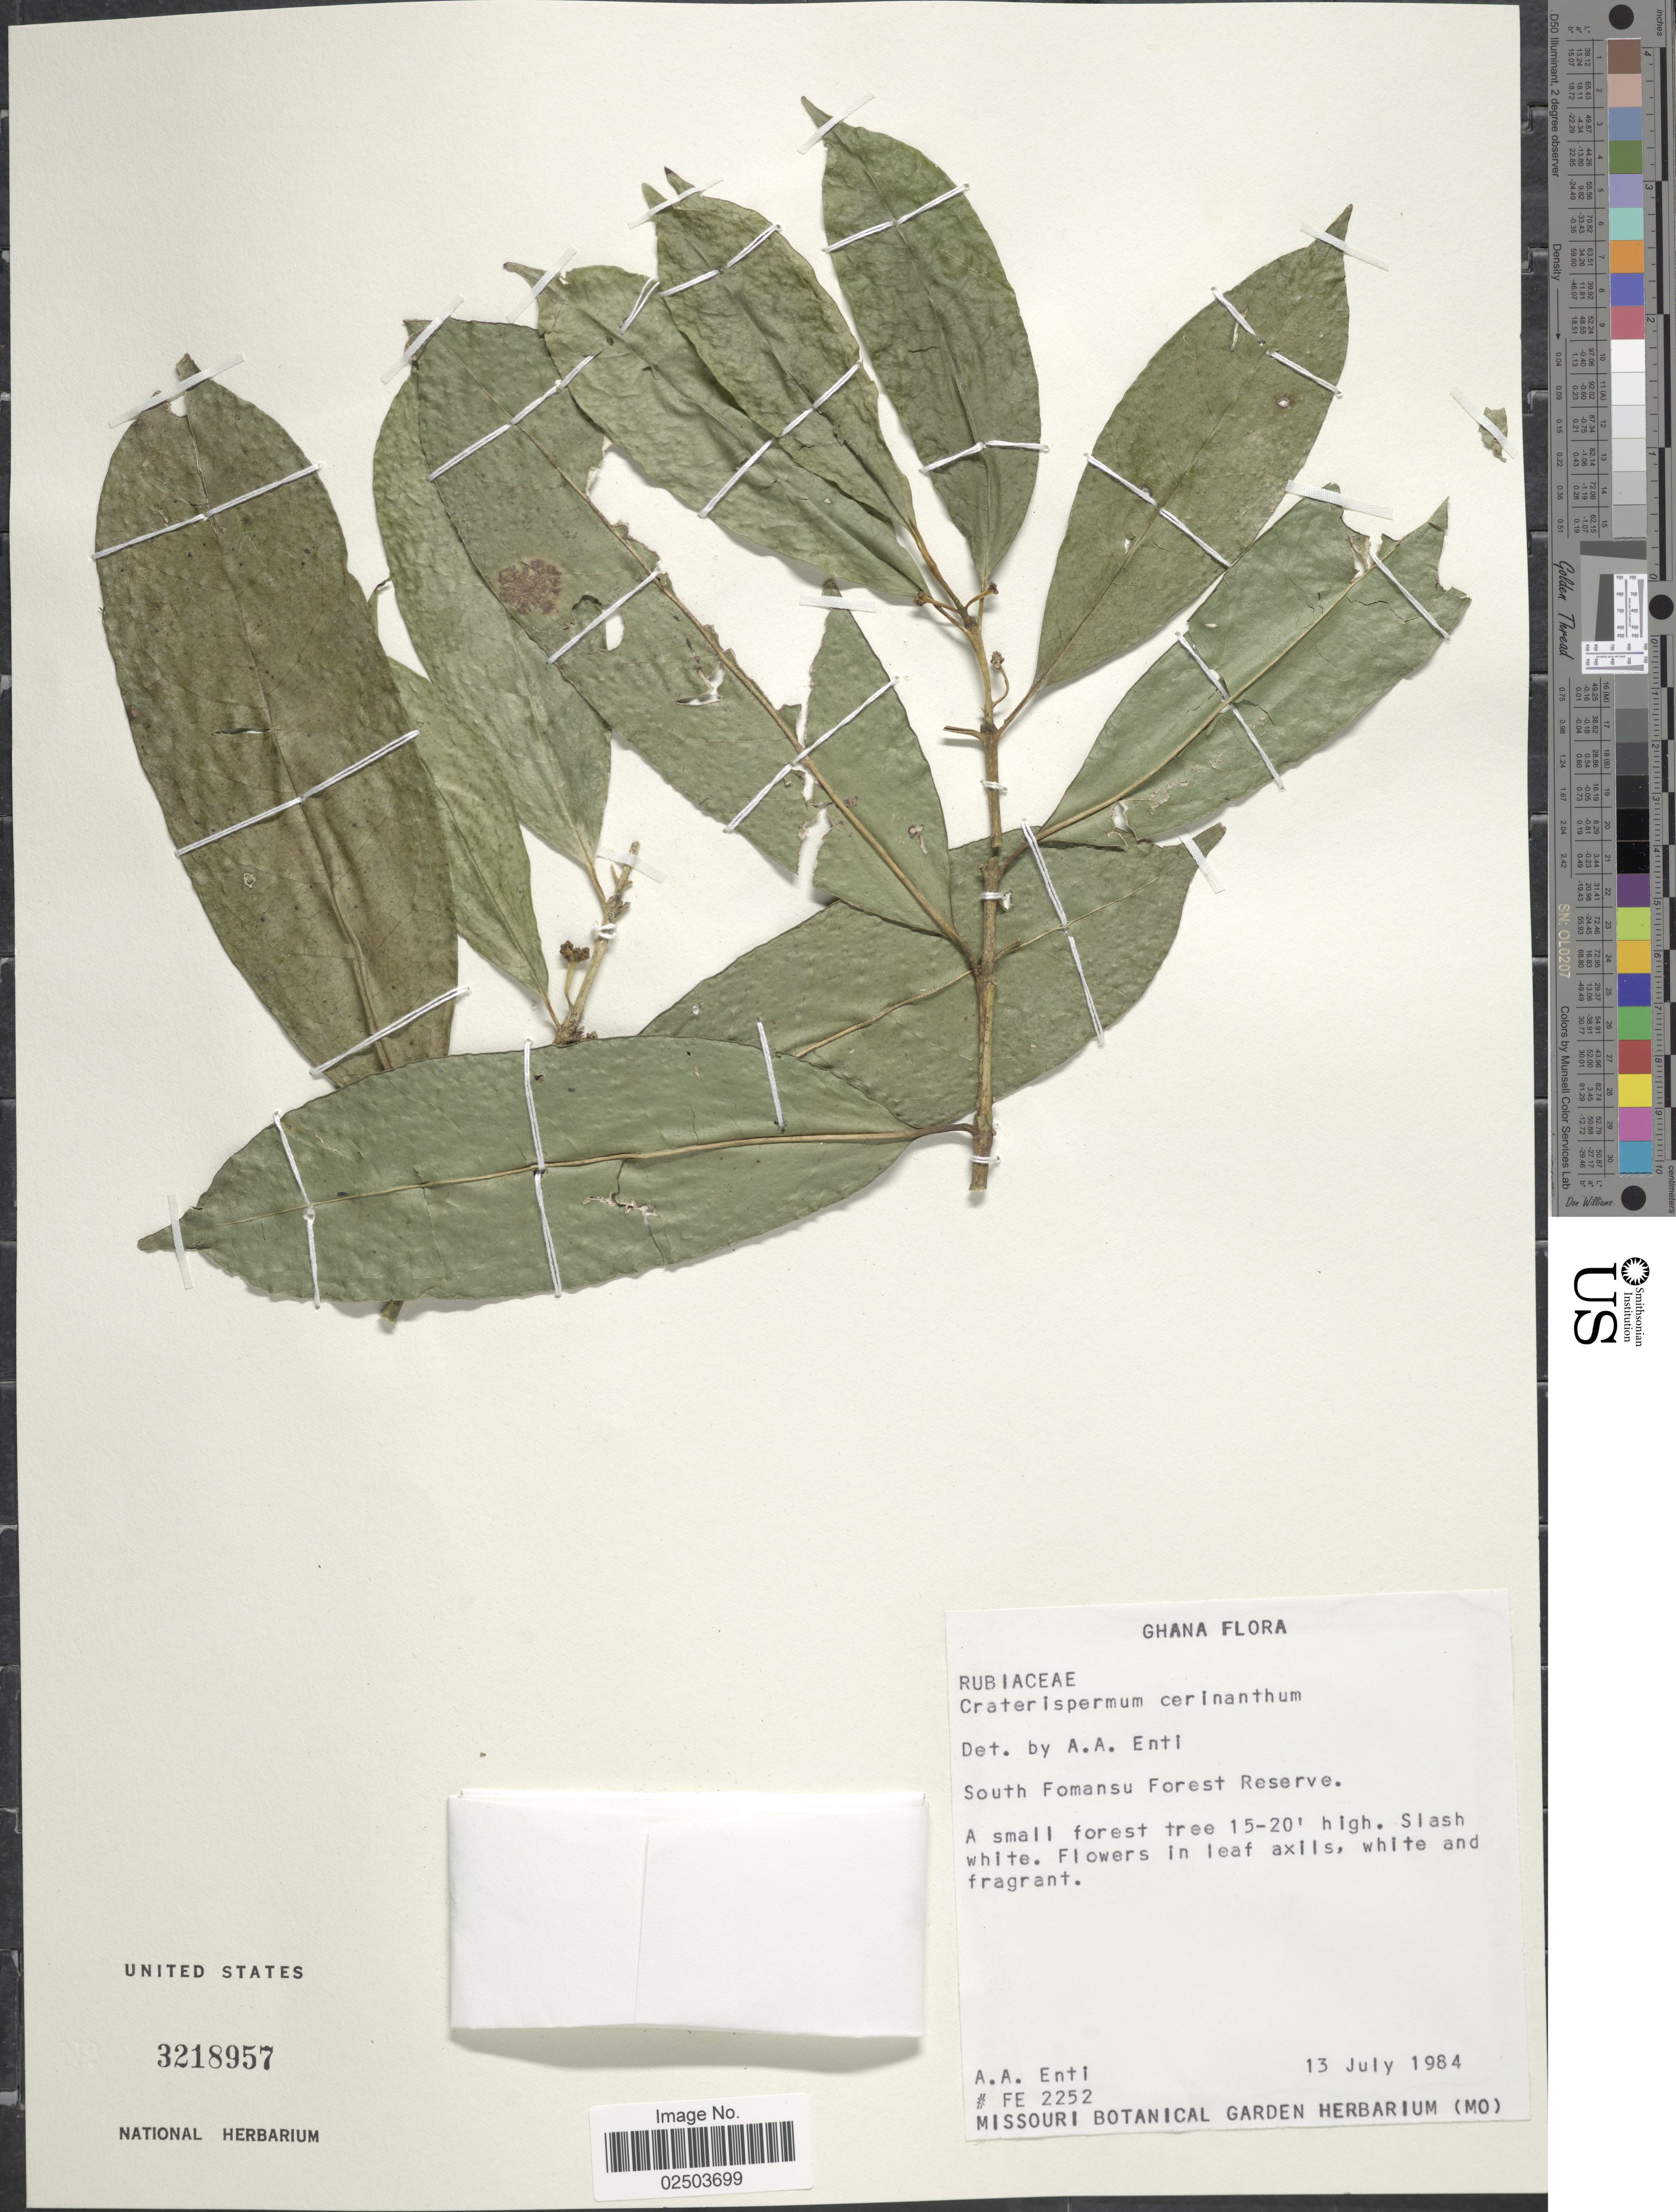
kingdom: Plantae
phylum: Tracheophyta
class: Magnoliopsida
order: Gentianales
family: Rubiaceae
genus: Craterispermum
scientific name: Craterispermum cerinanthum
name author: Hiern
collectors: A. Enti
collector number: FE 2252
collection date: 1984-07-13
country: Ghana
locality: South Fomansu Forest Reserve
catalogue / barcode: US 3218957